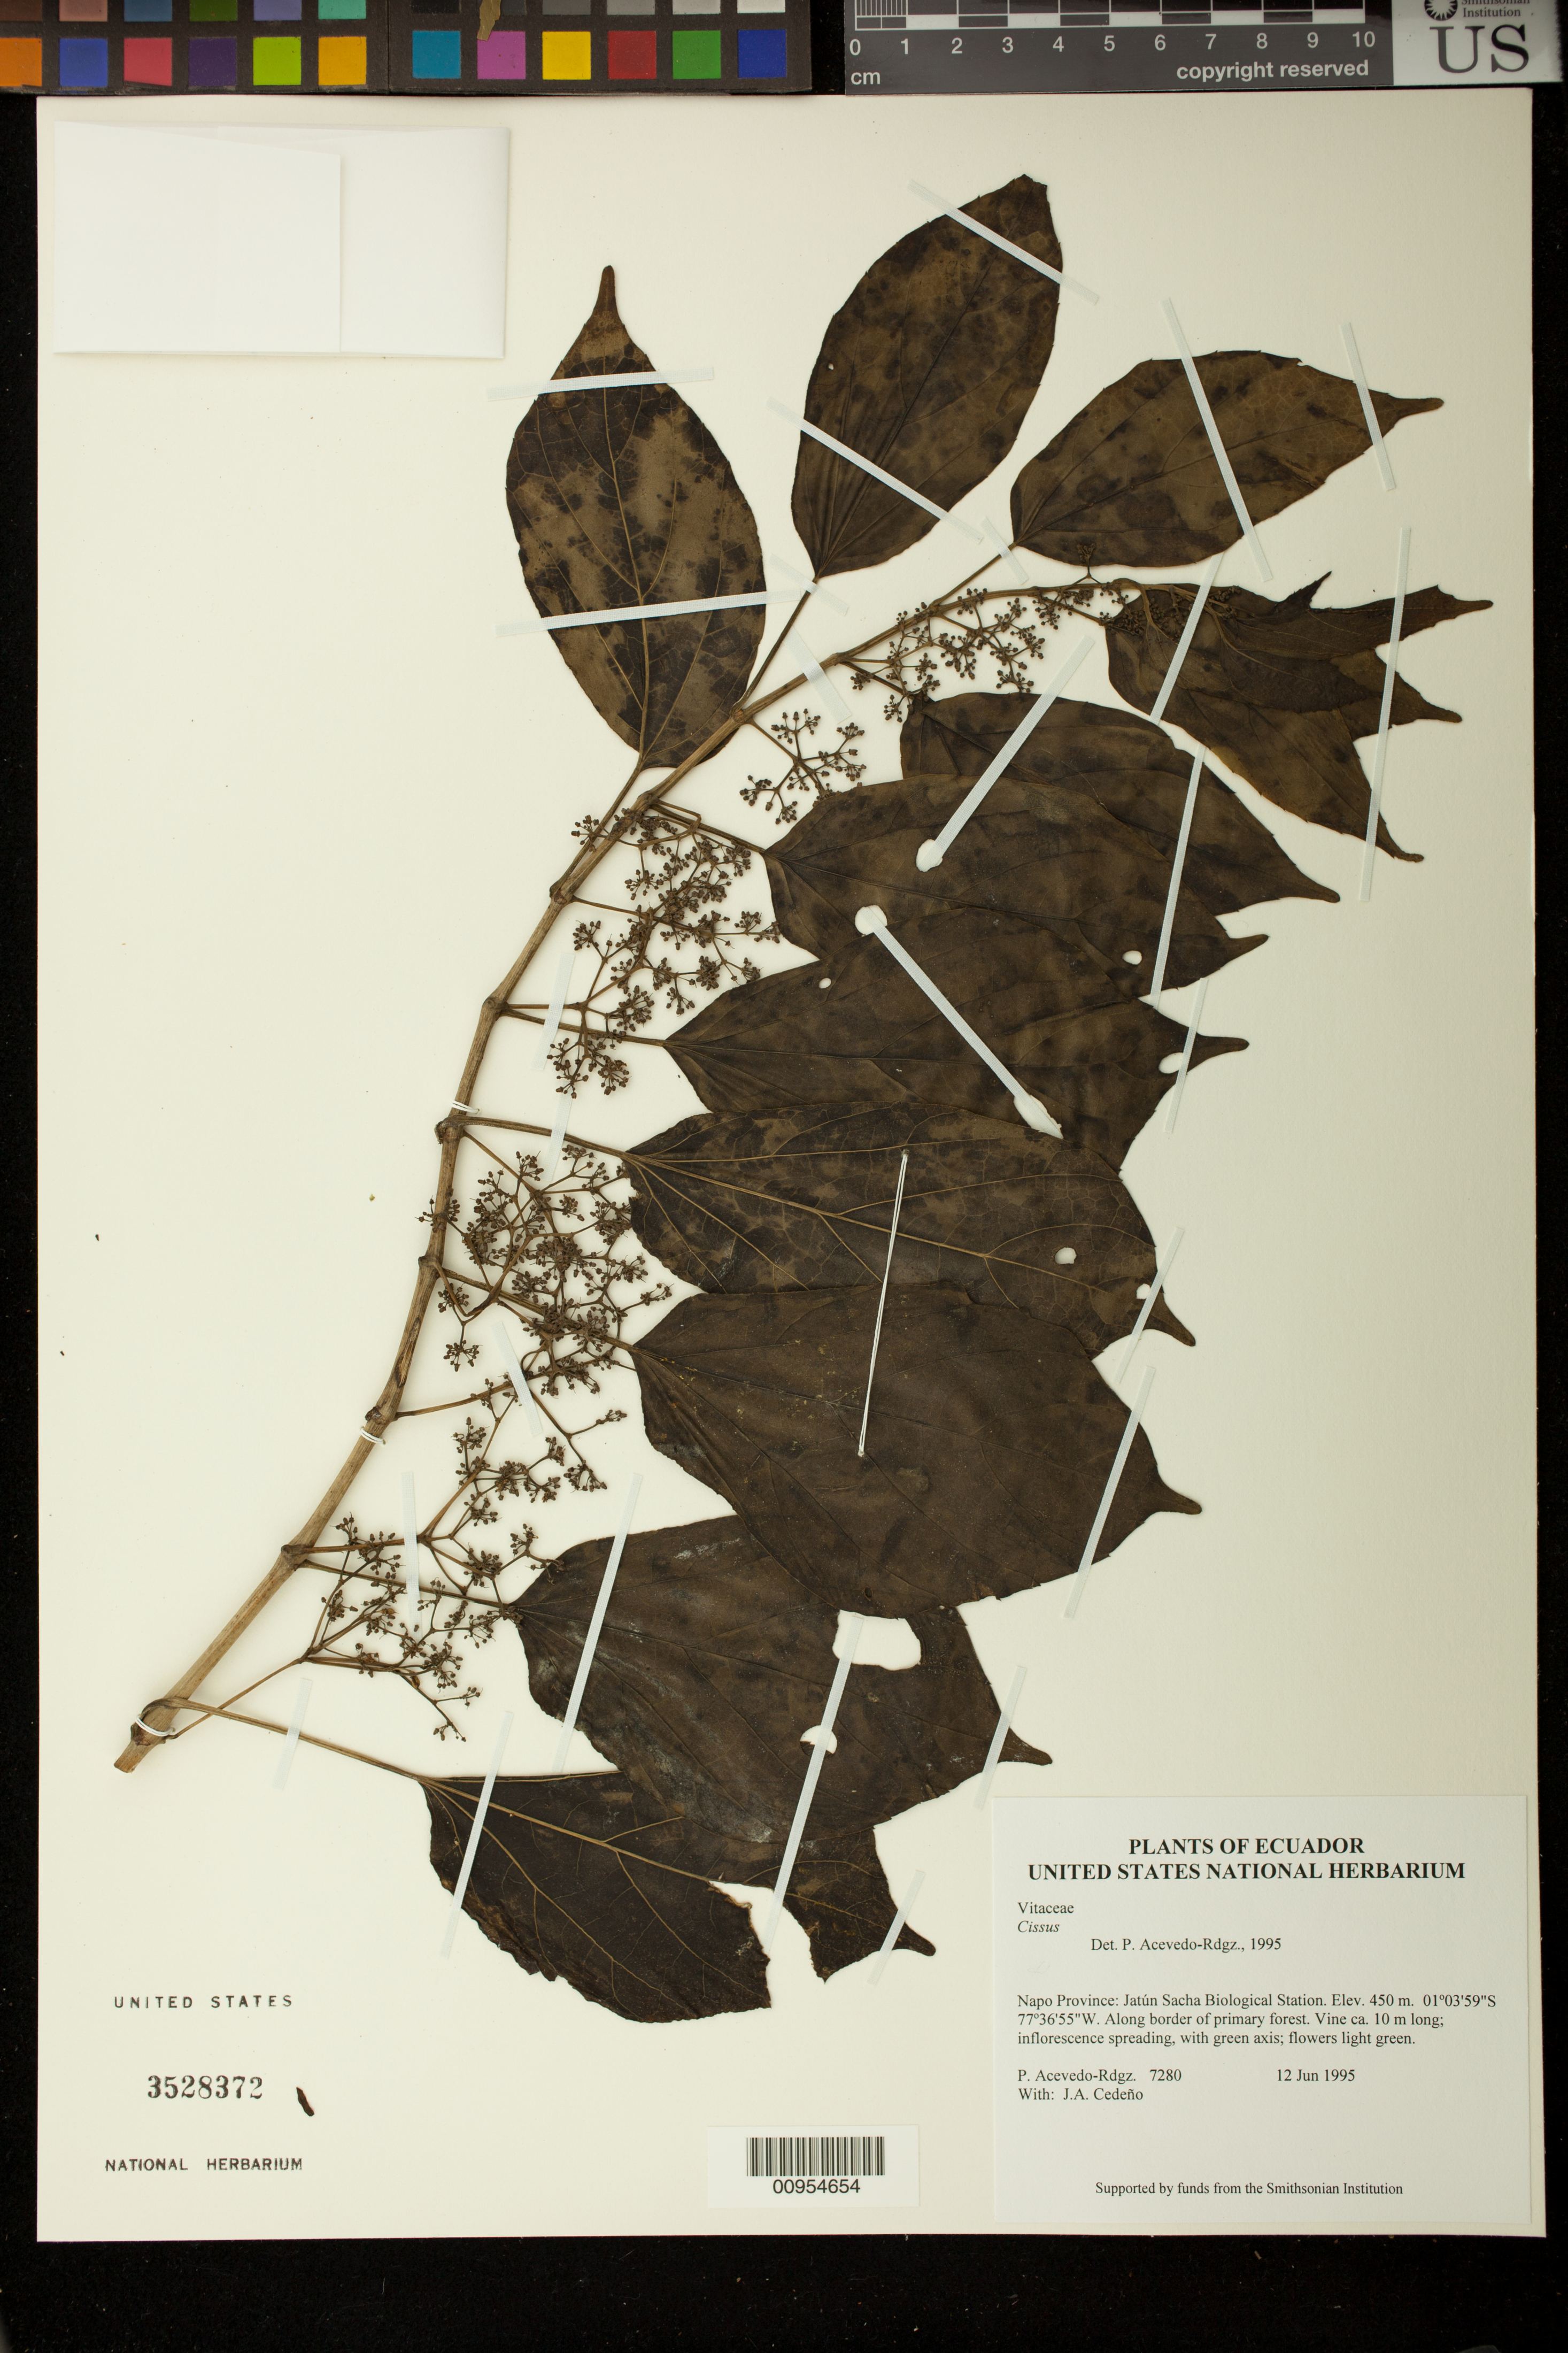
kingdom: Plantae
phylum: Tracheophyta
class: Magnoliopsida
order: Vitales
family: Vitaceae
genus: Cissus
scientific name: Cissus sp.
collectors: P. Acevedo-Rodr. & J. A. Cedeño M.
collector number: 7280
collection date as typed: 12 Jun 1995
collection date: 1995-06-12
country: Ecuador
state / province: Napo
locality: Napo Province: Jatún Sacha Biological Station.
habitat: Along border of primary forest.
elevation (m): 450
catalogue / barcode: US 3528372